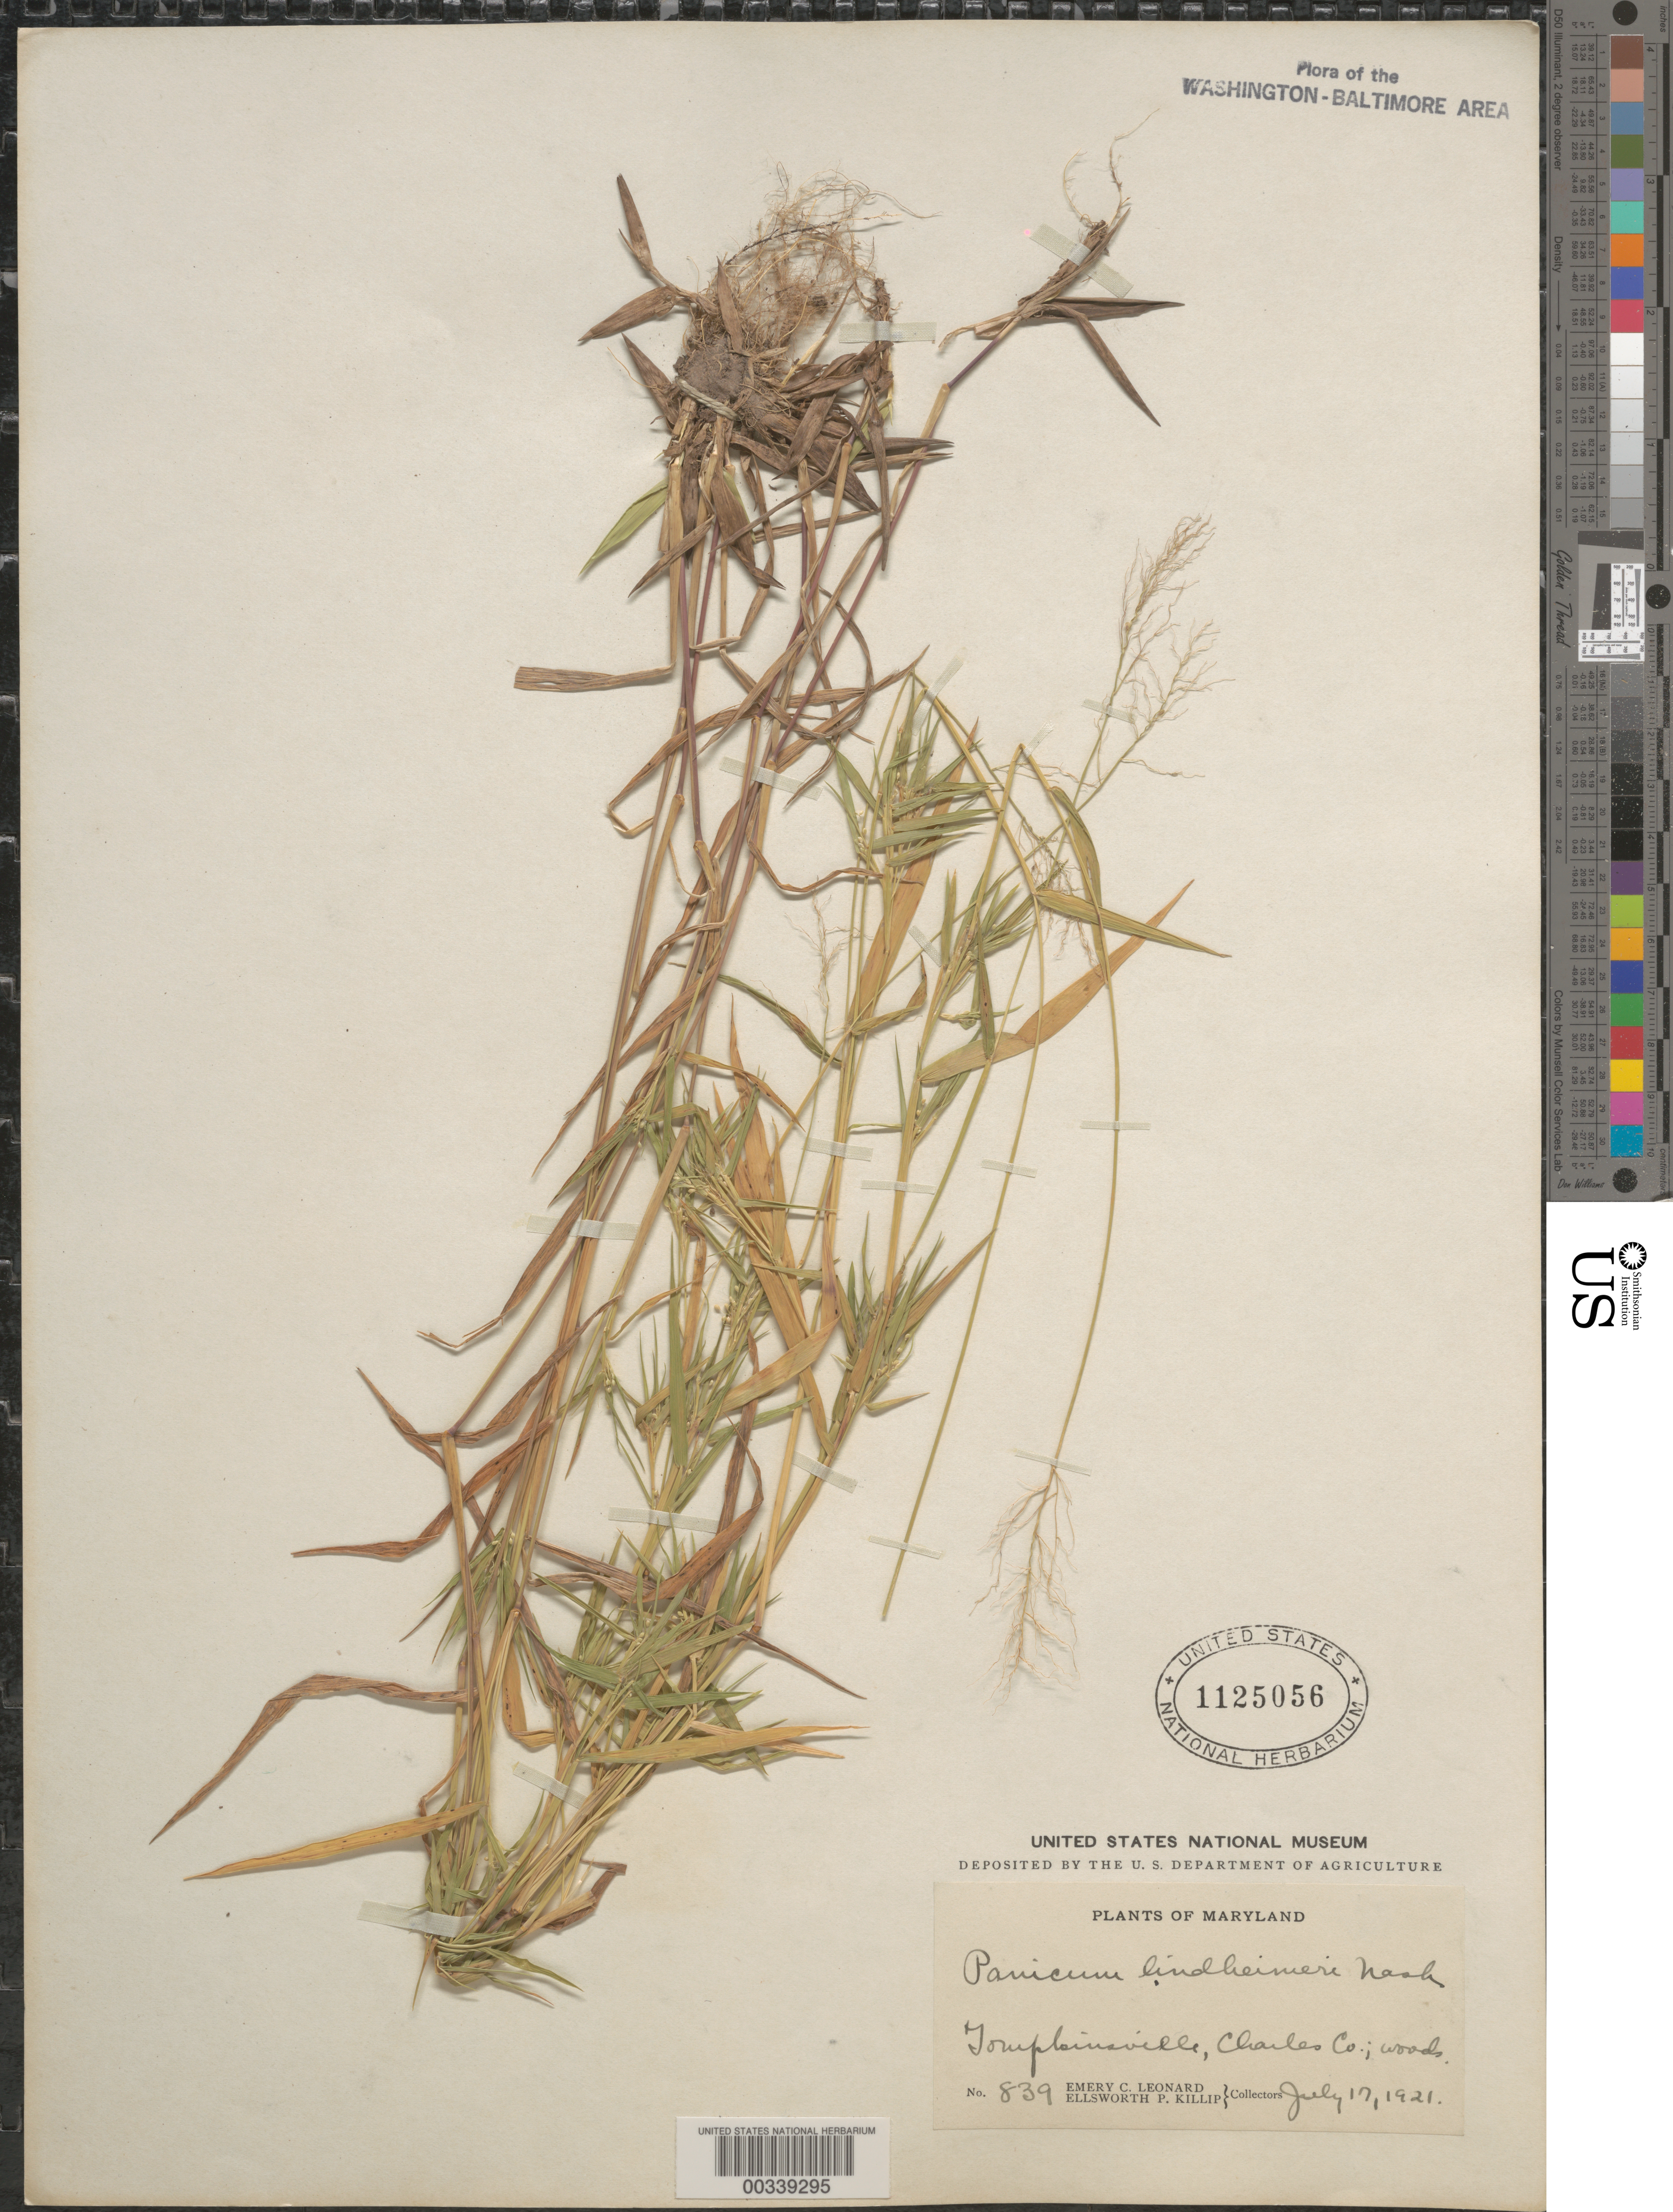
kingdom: Plantae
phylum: Tracheophyta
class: Liliopsida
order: Poales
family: Poaceae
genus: Dichanthelium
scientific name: Dichanthelium acuminatum var. lindheimeri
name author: (Nash) Gould & C.A. Clark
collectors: E. C. Leonard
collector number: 839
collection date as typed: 17 Jul 1921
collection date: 1921-07-17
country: United States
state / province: Maryland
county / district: Charles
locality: Tompkinsville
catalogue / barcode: US 1125056